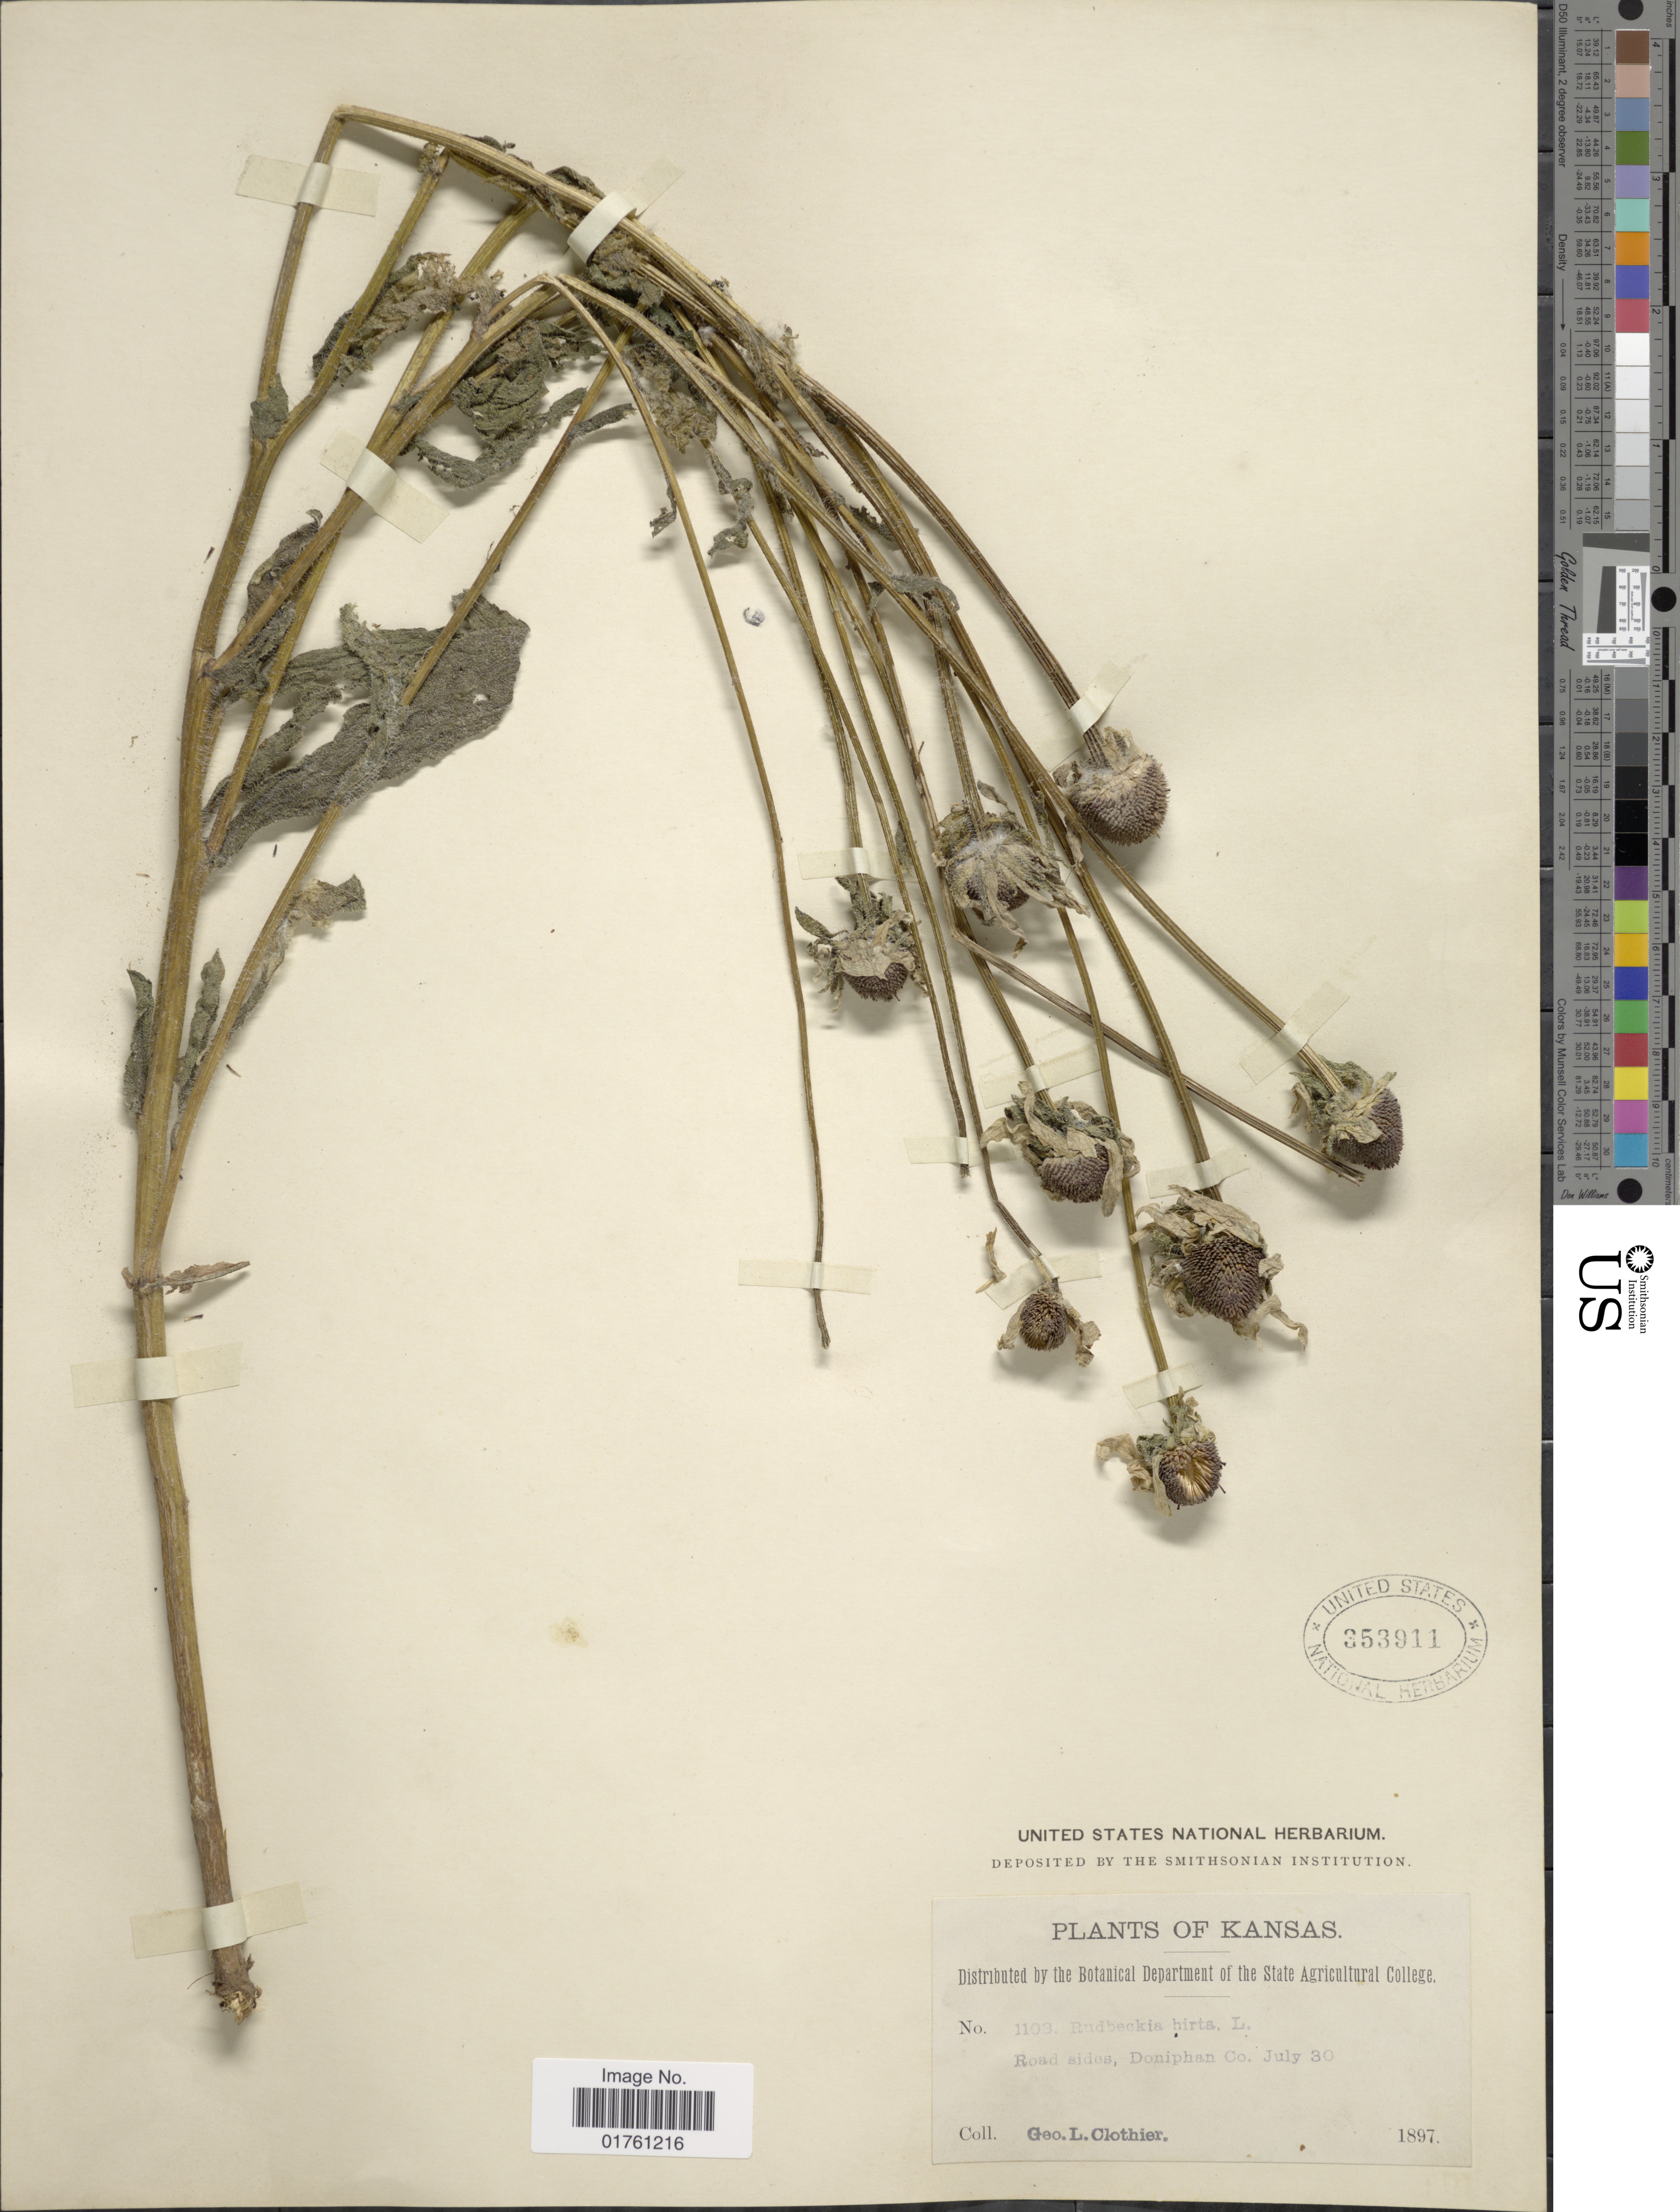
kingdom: Plantae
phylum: Tracheophyta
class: Magnoliopsida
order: Asterales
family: Asteraceae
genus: Rudbeckia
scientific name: Rudbeckia hirta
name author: L.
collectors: G. Clothier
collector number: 1108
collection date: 1897-07-30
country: United States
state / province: Kansas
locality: Road sides, Doniphan Co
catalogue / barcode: US 353911